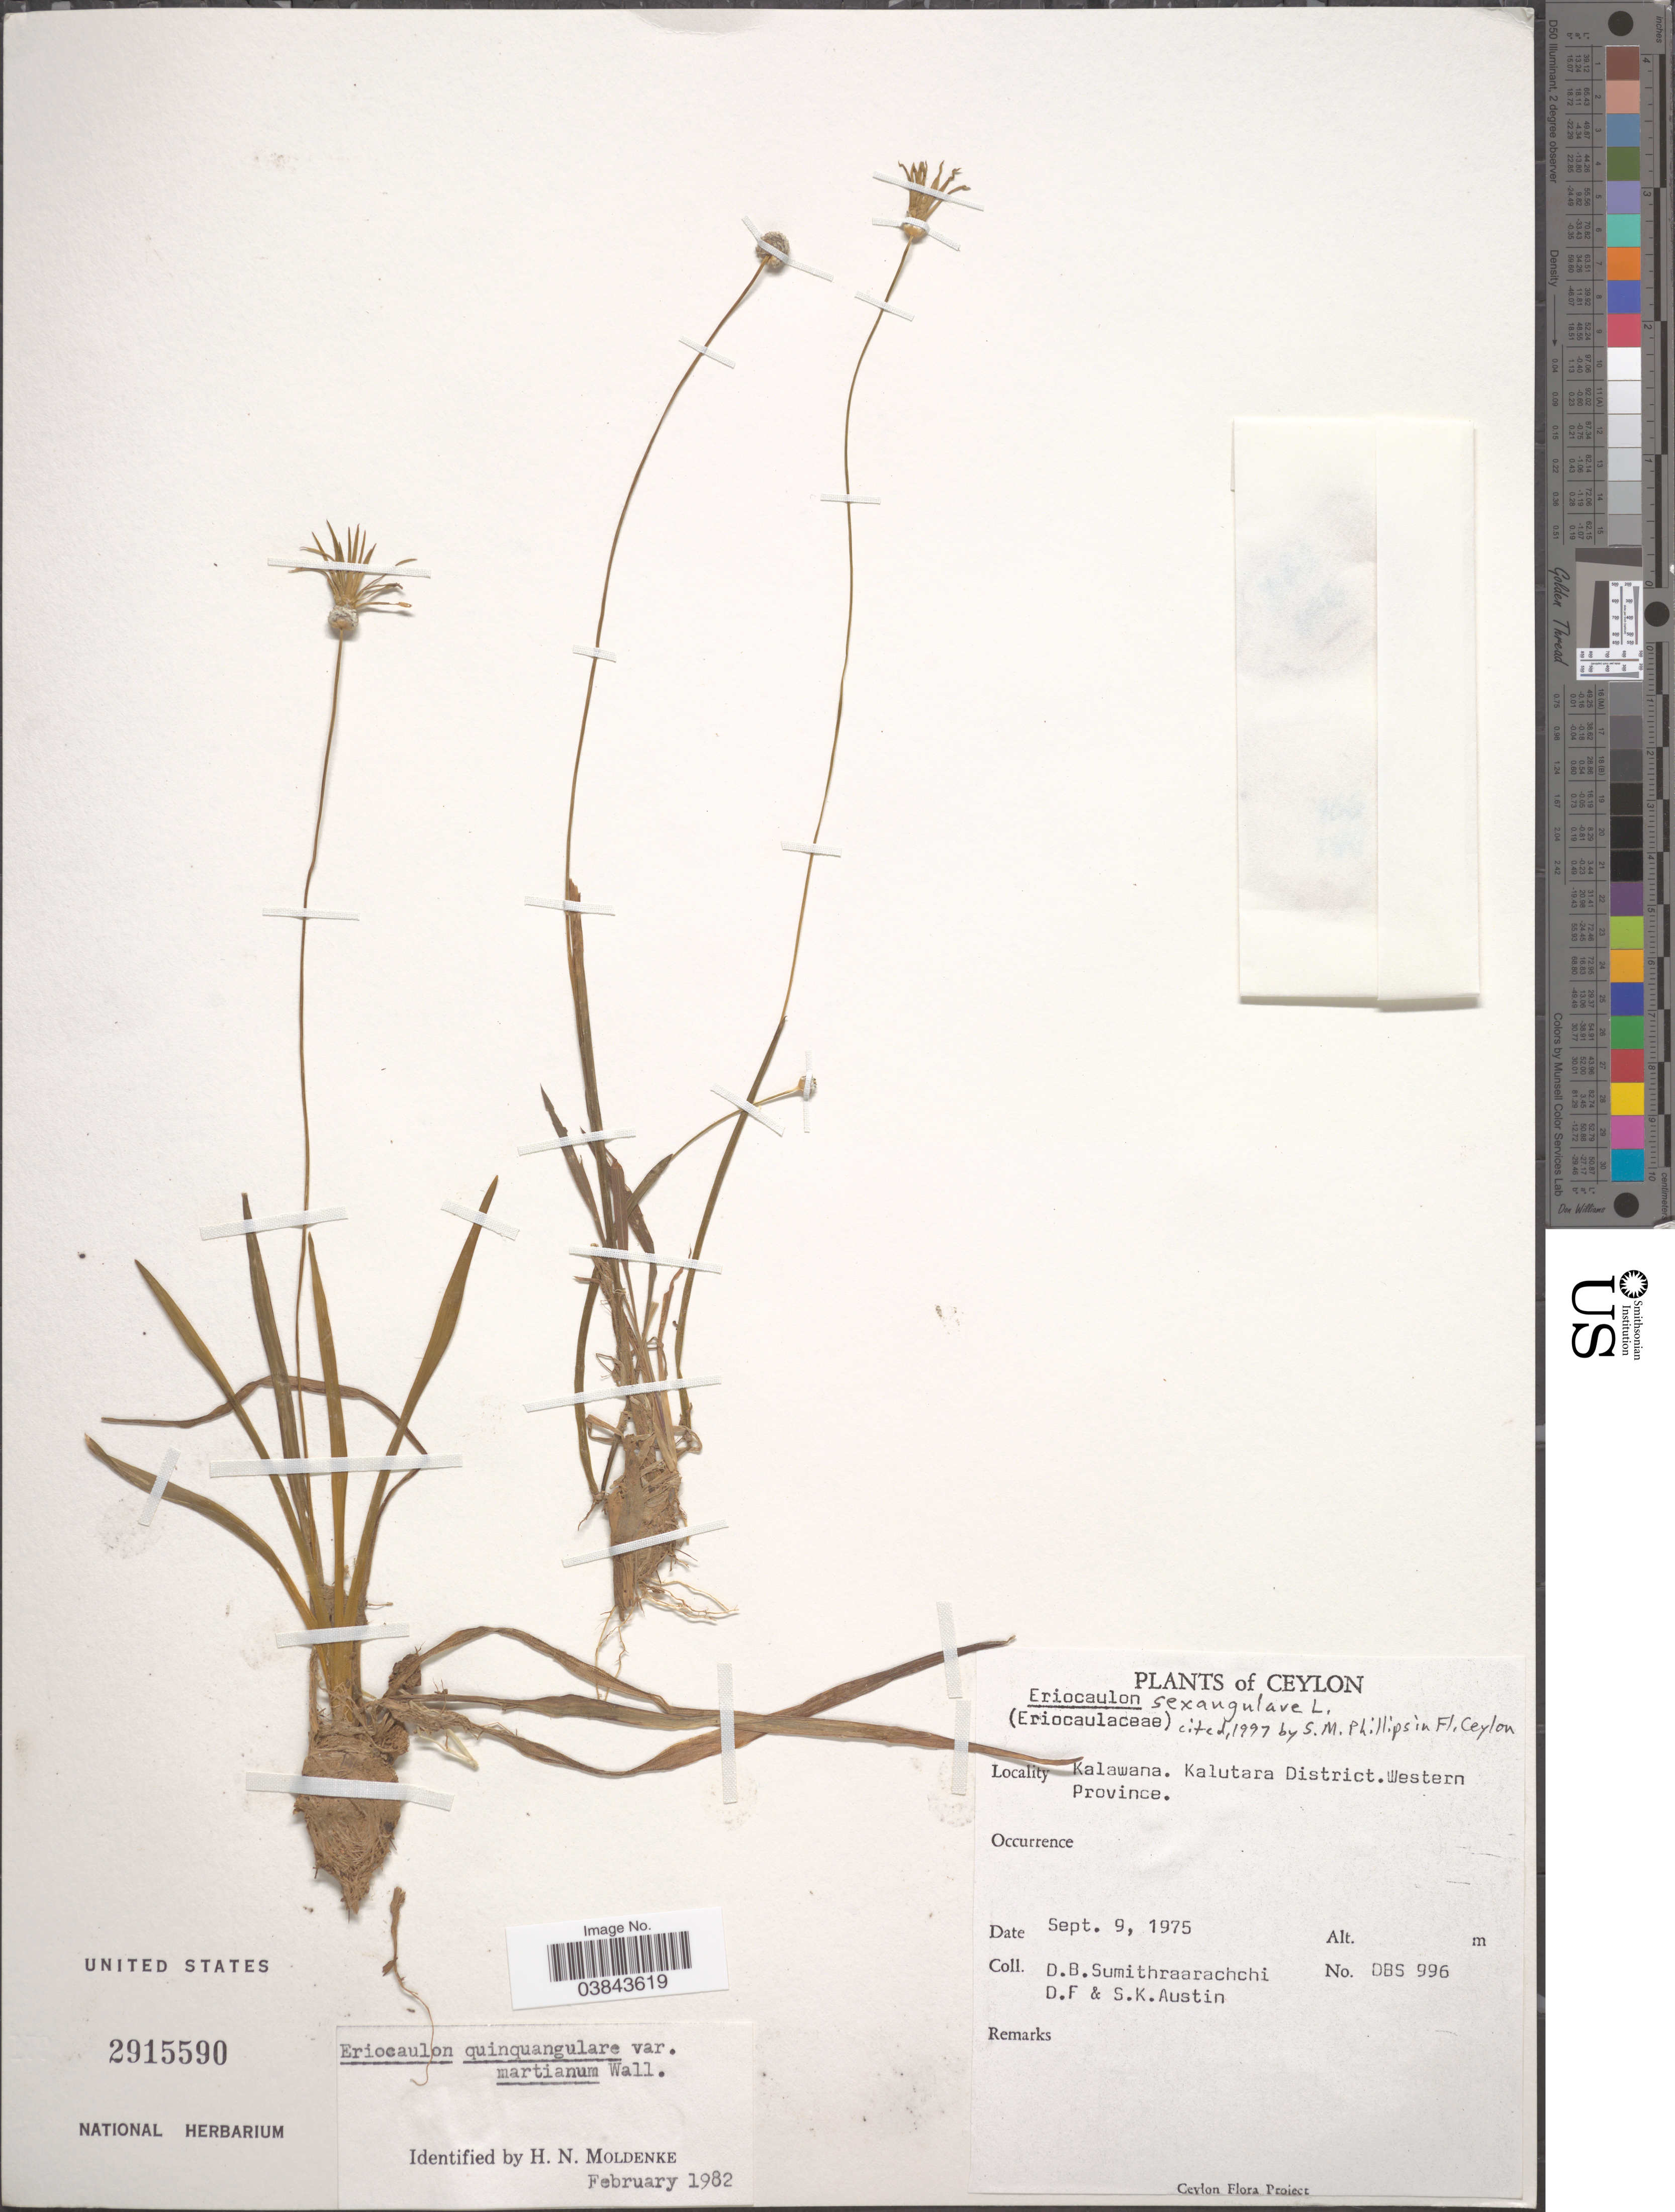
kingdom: Plantae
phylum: Tracheophyta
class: Liliopsida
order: Poales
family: Eriocaulaceae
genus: Eriocaulon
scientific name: Eriocaulon sexangulare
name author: L.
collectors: D. B. Sumithraarachchi, D. Austin & S. Austin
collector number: DBS 996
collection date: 1975-09-09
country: Sri Lanka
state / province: Western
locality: Ceylon. Kalawana. Kalutara District.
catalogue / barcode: US 2915590